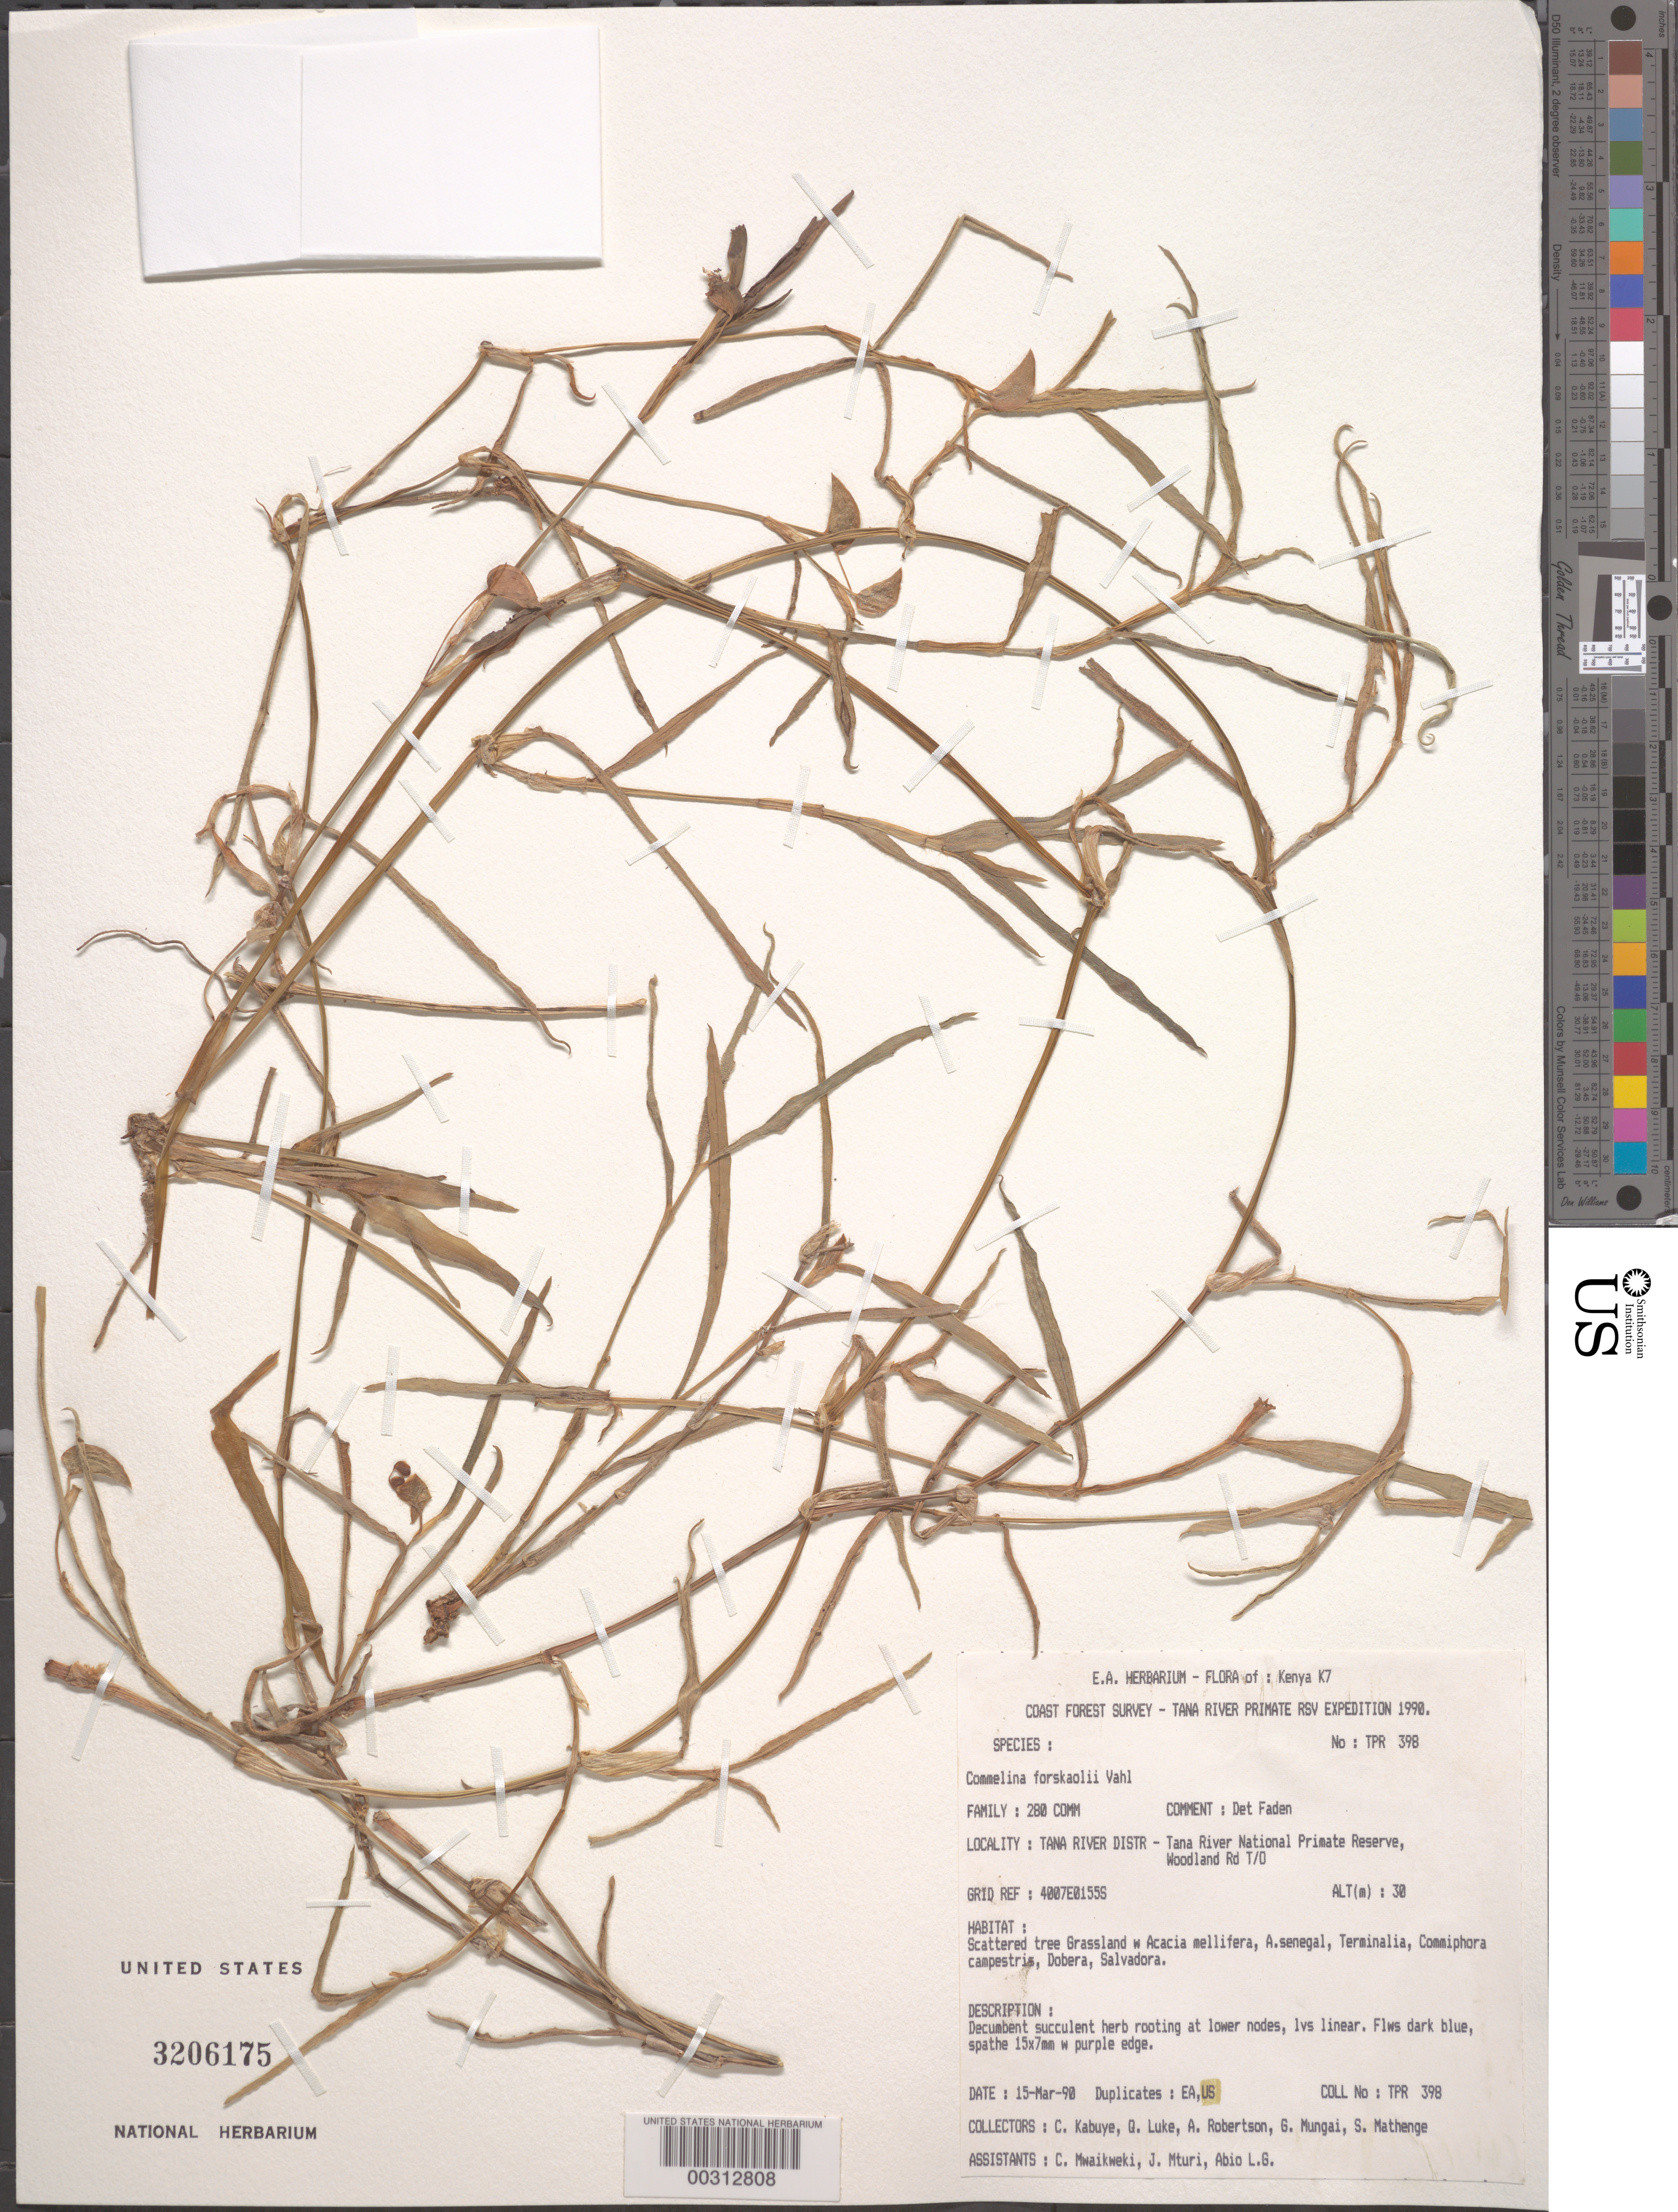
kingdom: Plantae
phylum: Tracheophyta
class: Liliopsida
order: Commelinales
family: Commelinaceae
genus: Commelina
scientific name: Commelina forskaolii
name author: Vahl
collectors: C. Kabuye, G. Luke, A. Robertson, G. Mungai & S. Mathenge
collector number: Tpr 398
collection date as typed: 15 Mar 1990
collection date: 1990-03-15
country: Kenya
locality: Tana river national primate reserve woodland rd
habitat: Scattered tree grassland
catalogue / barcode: US 3026175